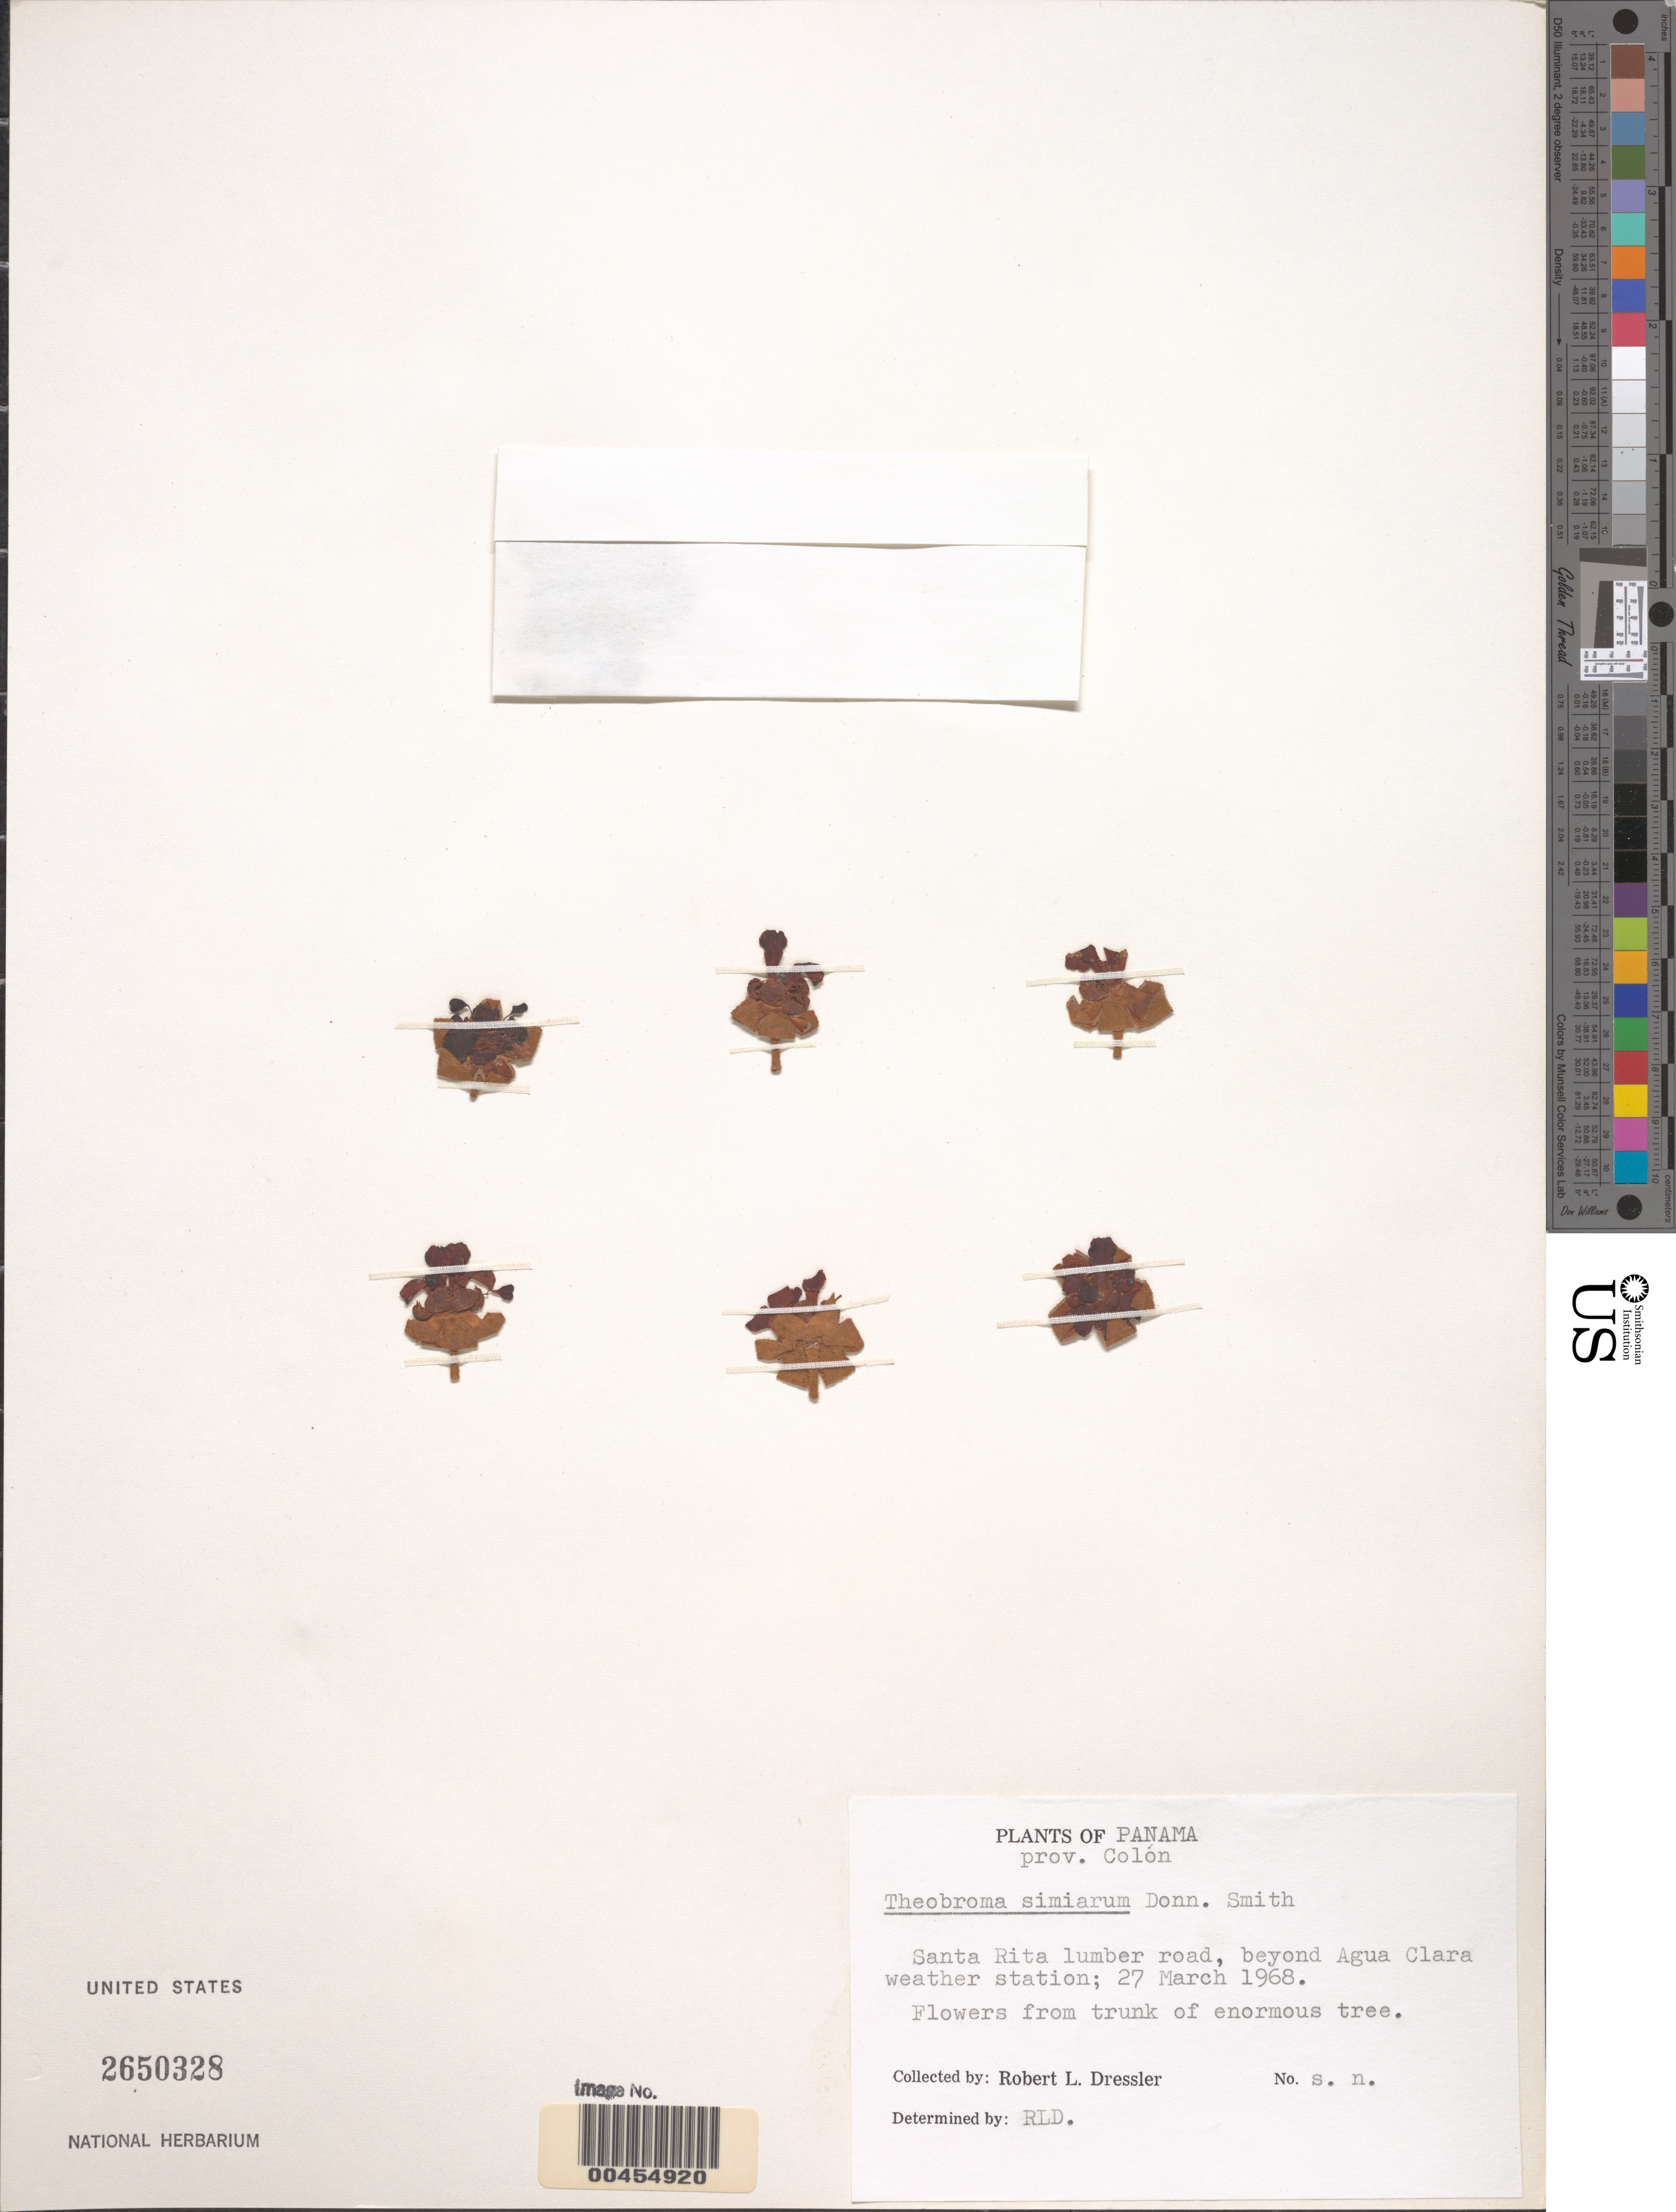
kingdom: Plantae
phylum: Tracheophyta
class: Magnoliopsida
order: Malvales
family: Malvaceae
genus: Theobroma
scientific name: Theobroma simiarum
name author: Donn. Sm.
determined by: Dressler, Robert Louis, (FLAS), University of Florida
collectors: R. Dressler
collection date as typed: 27 Mar 1968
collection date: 1968-03-27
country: Panama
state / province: Colón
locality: Santa Rita lumber road, beyond Agua Clara weather station Santa Rita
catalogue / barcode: US 2650328